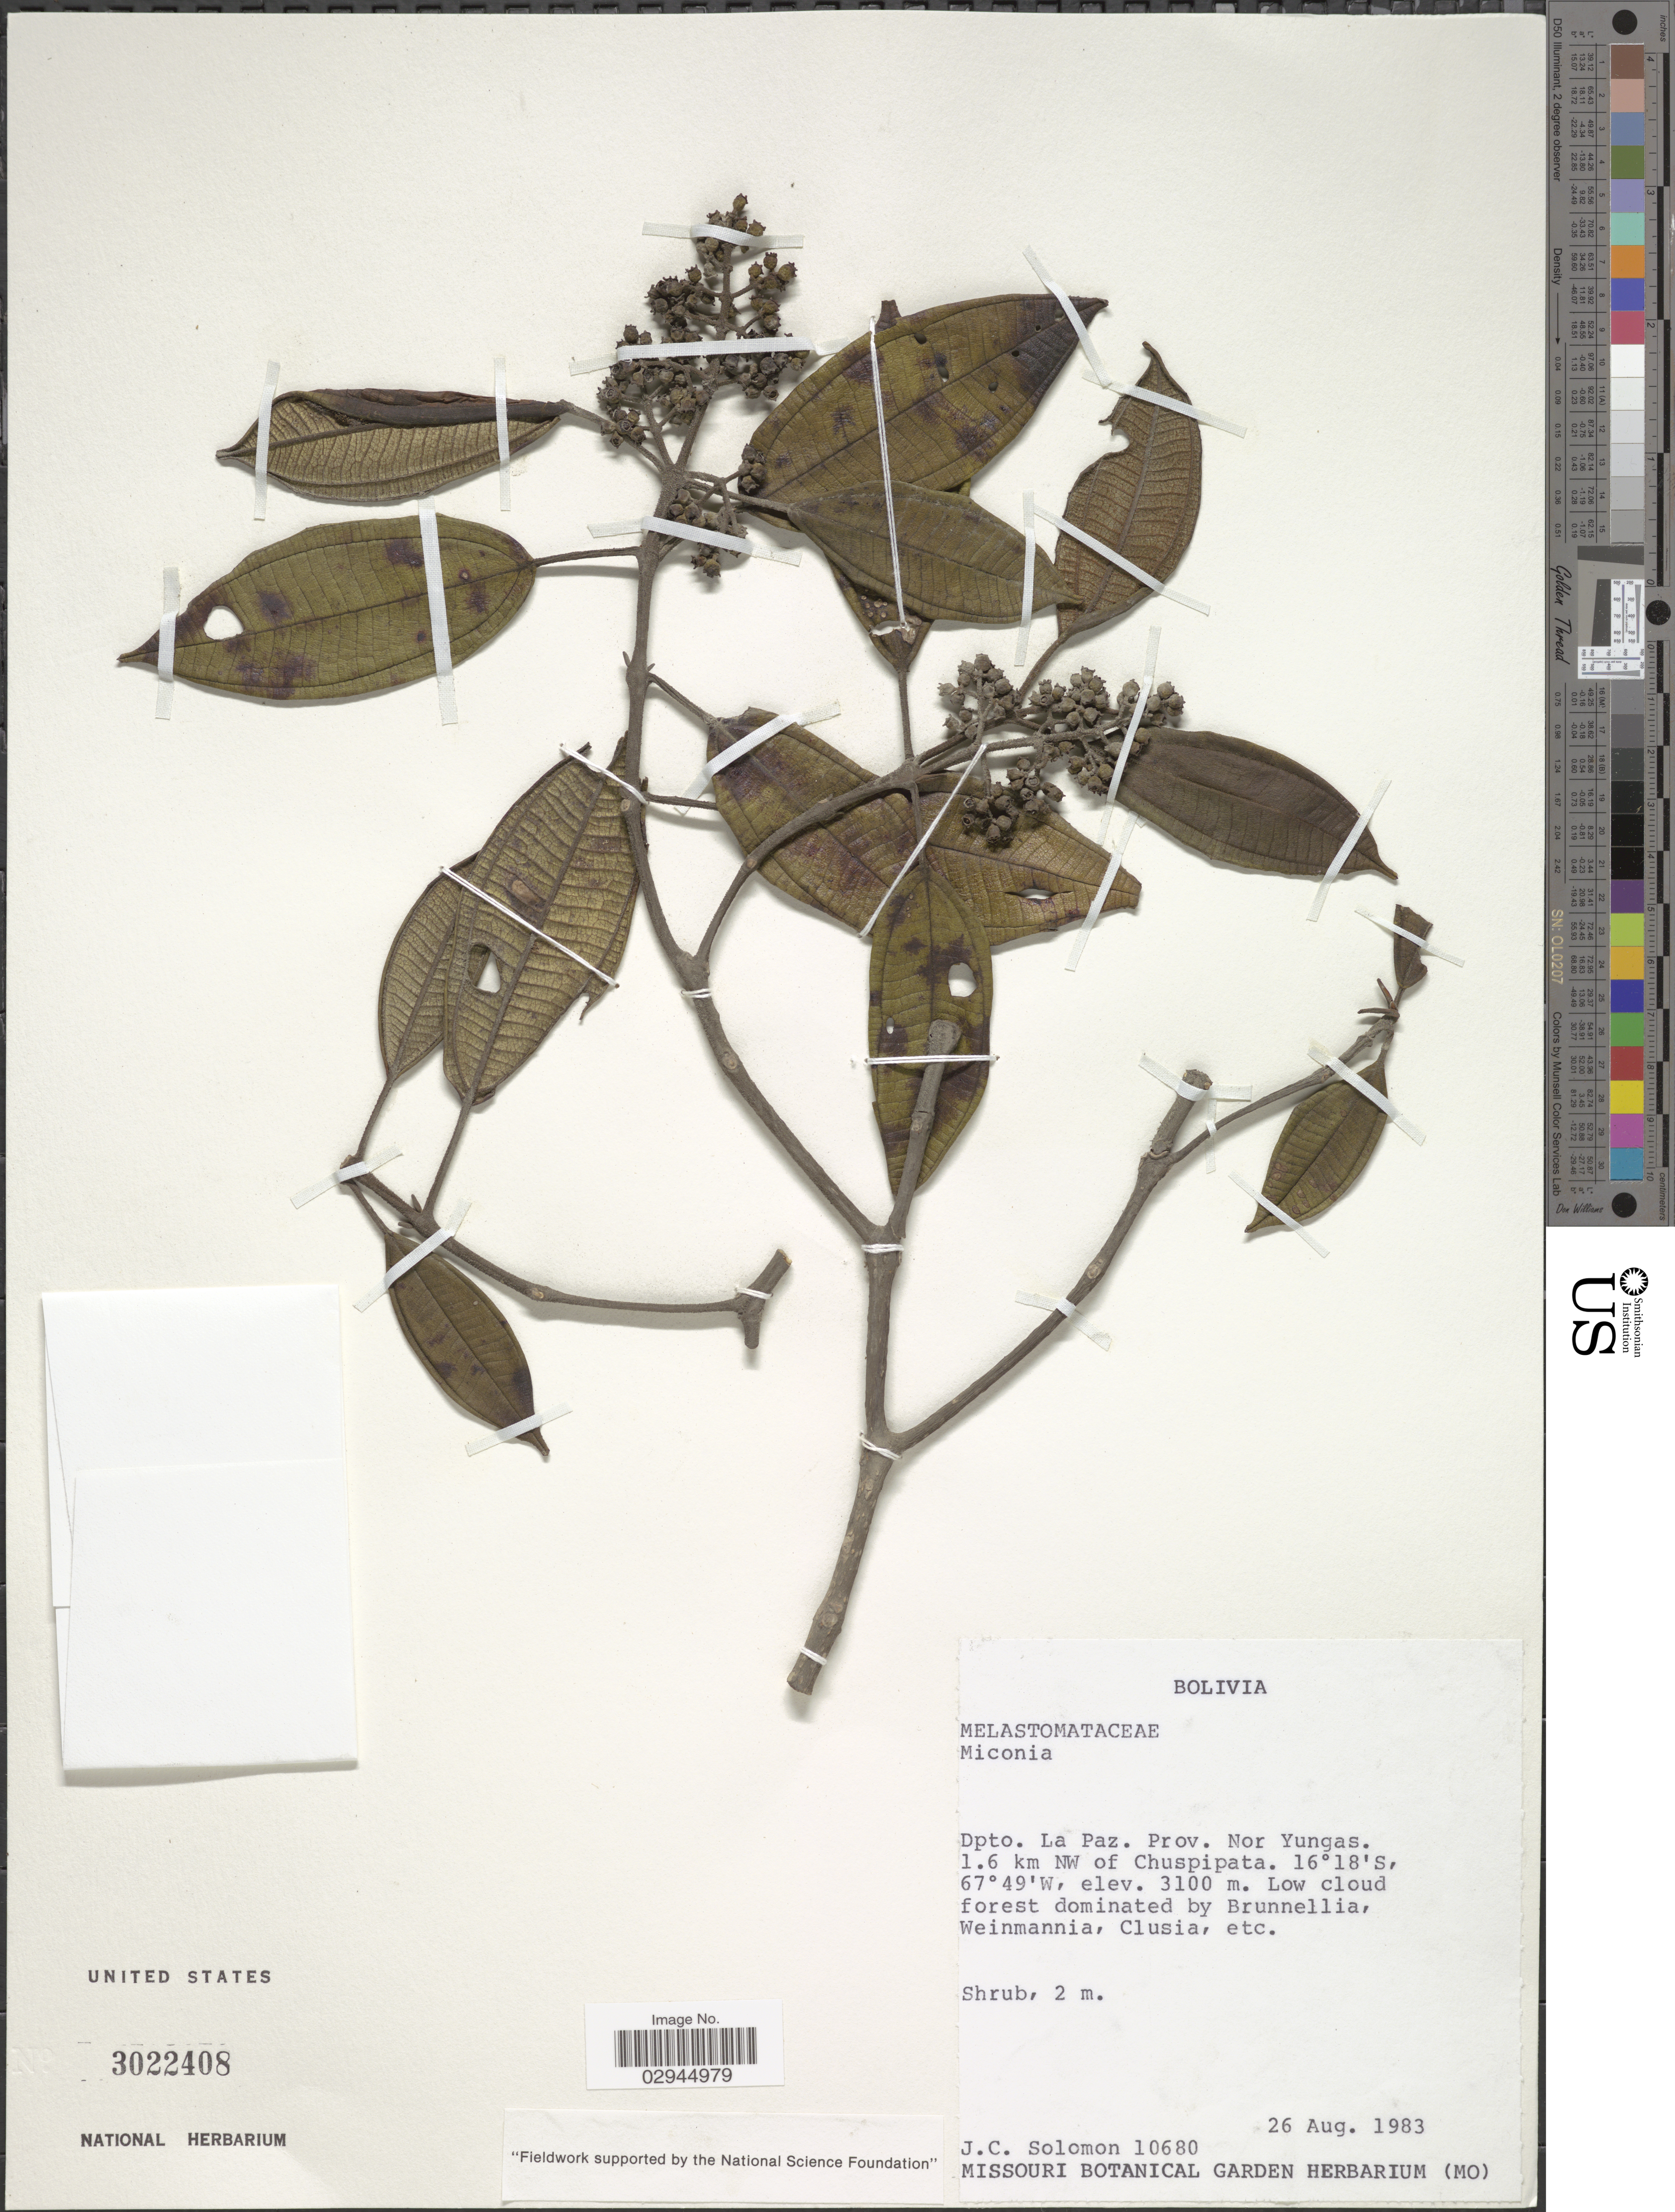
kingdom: Plantae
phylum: Tracheophyta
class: Magnoliopsida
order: Myrtales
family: Melastomataceae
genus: Miconia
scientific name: Miconia sp.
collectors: J. C. Solomon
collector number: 10680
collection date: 1983-08-26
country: Bolivia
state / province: La Paz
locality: Dpto. La Paz. Prov. Nor Yungas. 1.6 km NW of Chuspipata.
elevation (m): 3100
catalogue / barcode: US 3022408